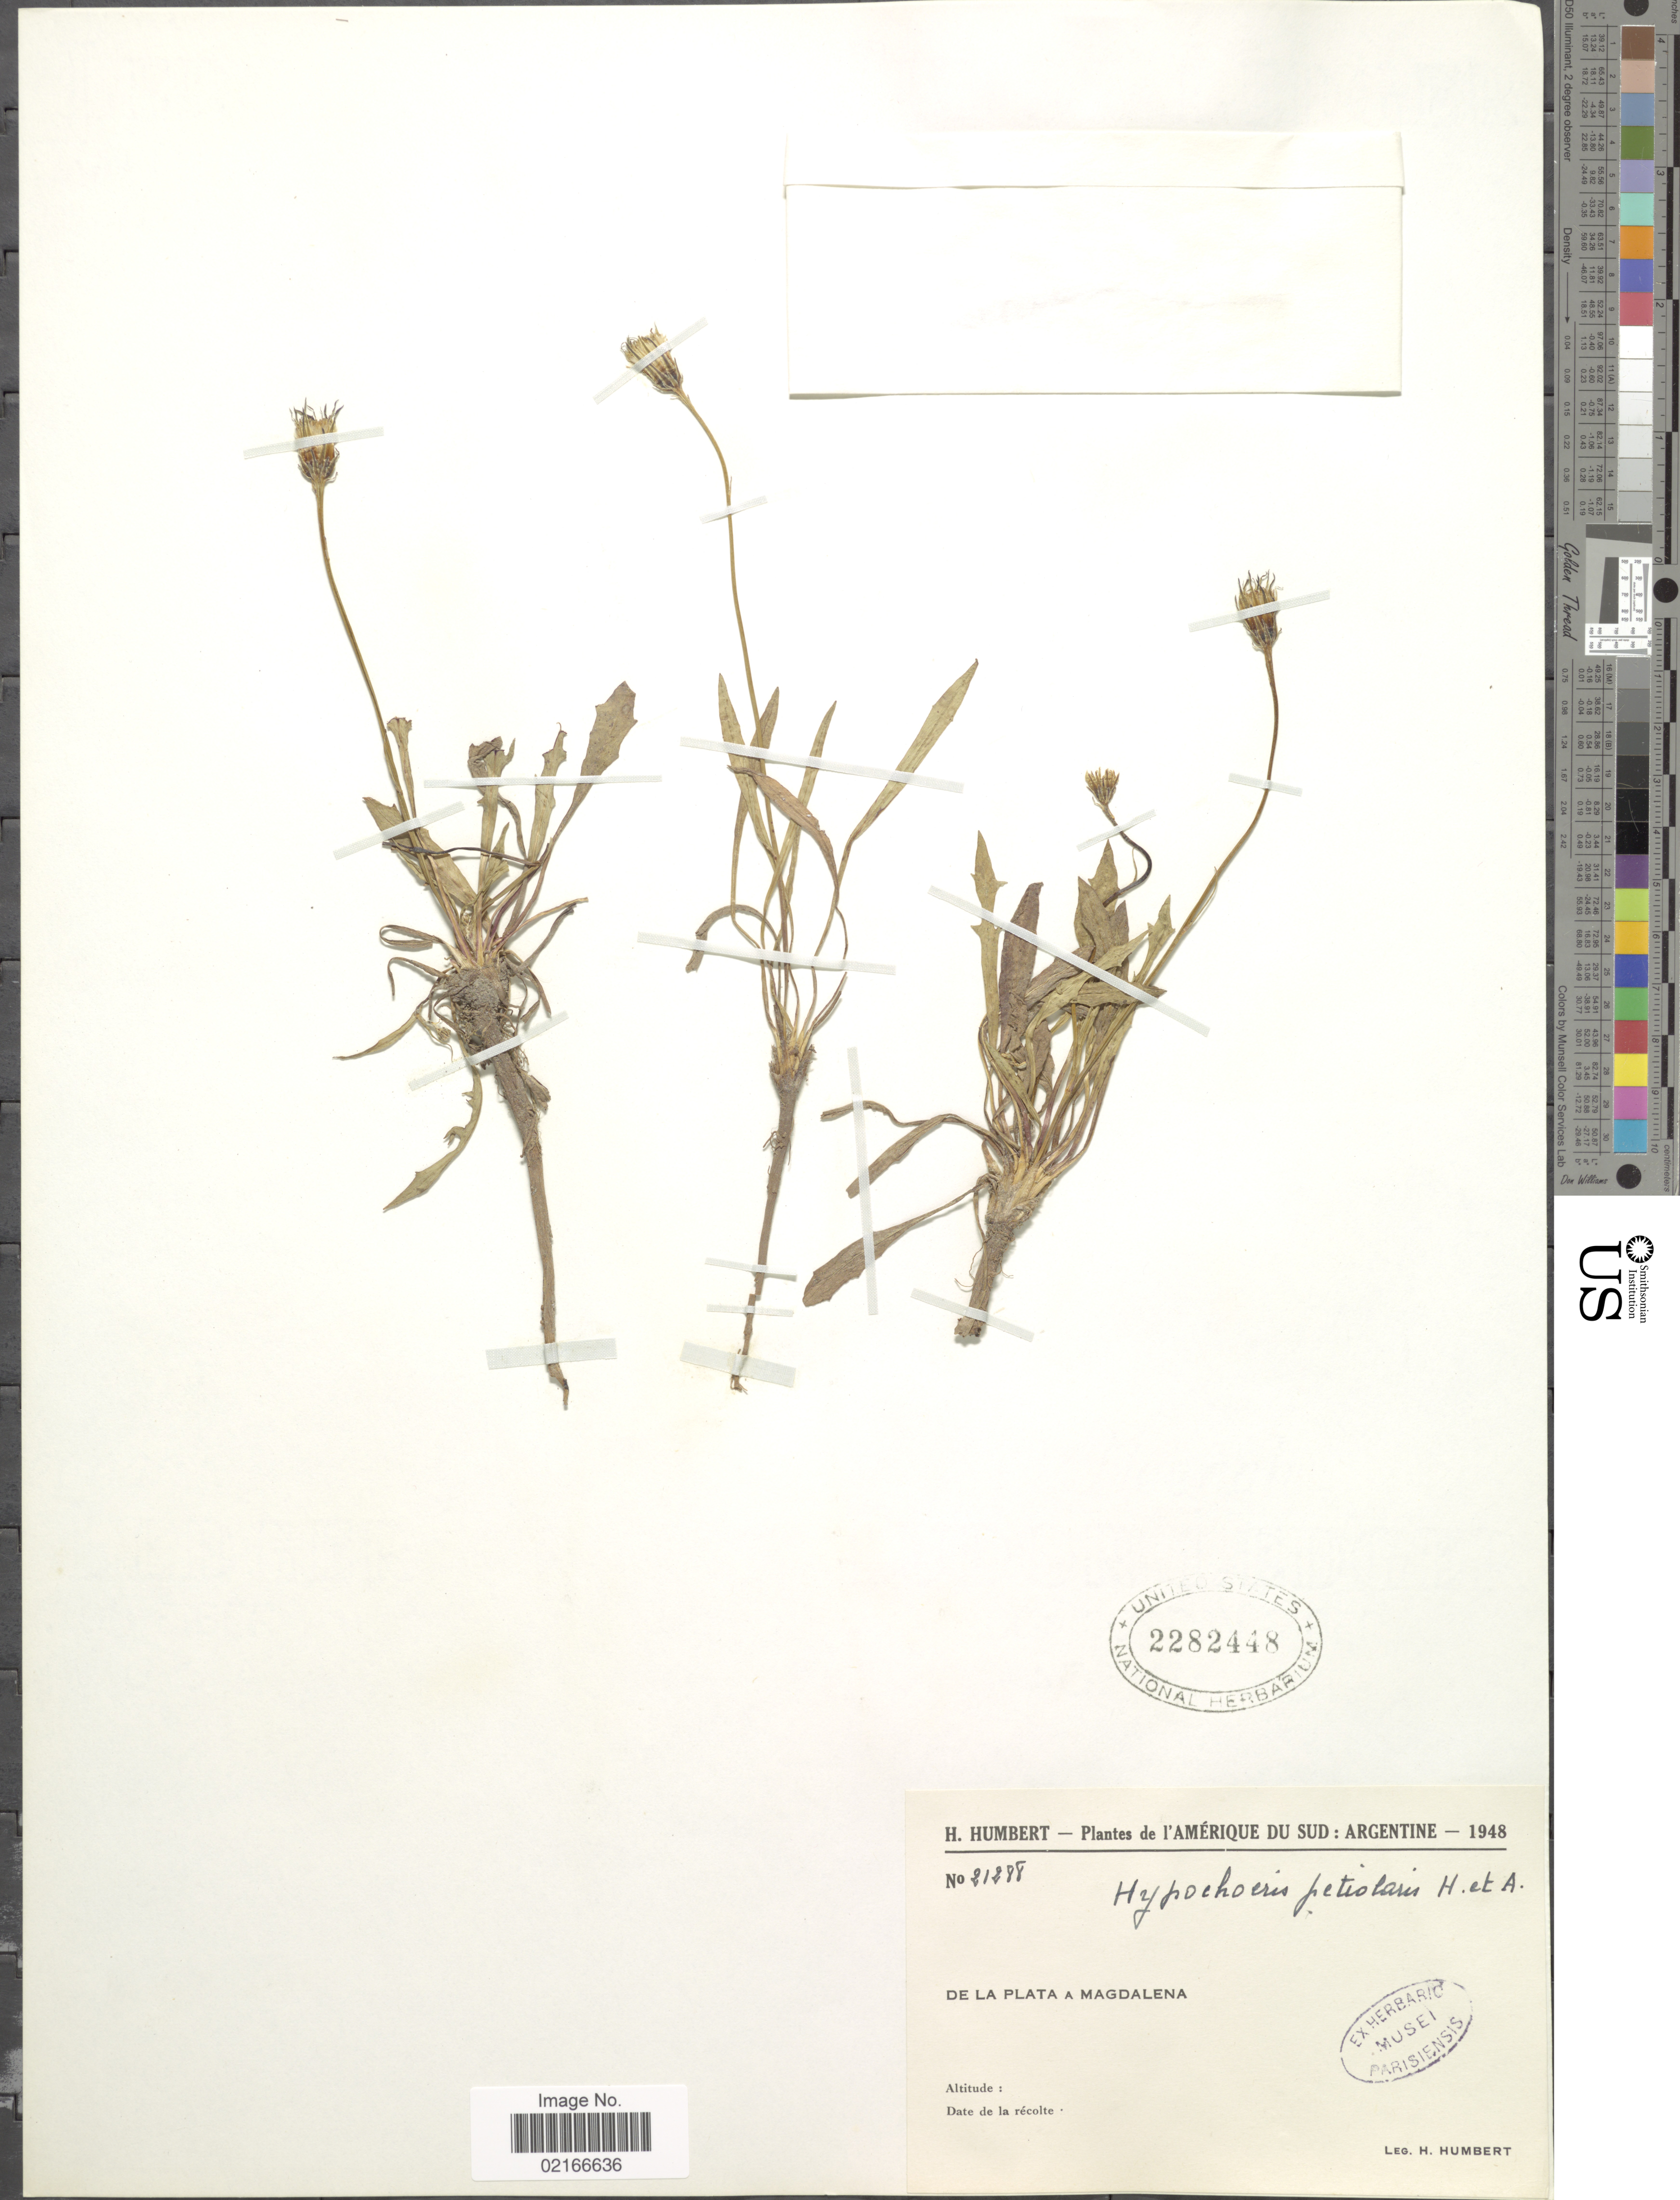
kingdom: Plantae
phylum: Tracheophyta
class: Magnoliopsida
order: Asterales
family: Asteraceae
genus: Hypochaeris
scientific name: Hypochaeris petiolaris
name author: (Hook. & Arn.) Griseb.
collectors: H. Humbert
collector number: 21288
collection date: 1948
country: Argentina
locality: De La Plata a Magdalena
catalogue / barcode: US 2282448